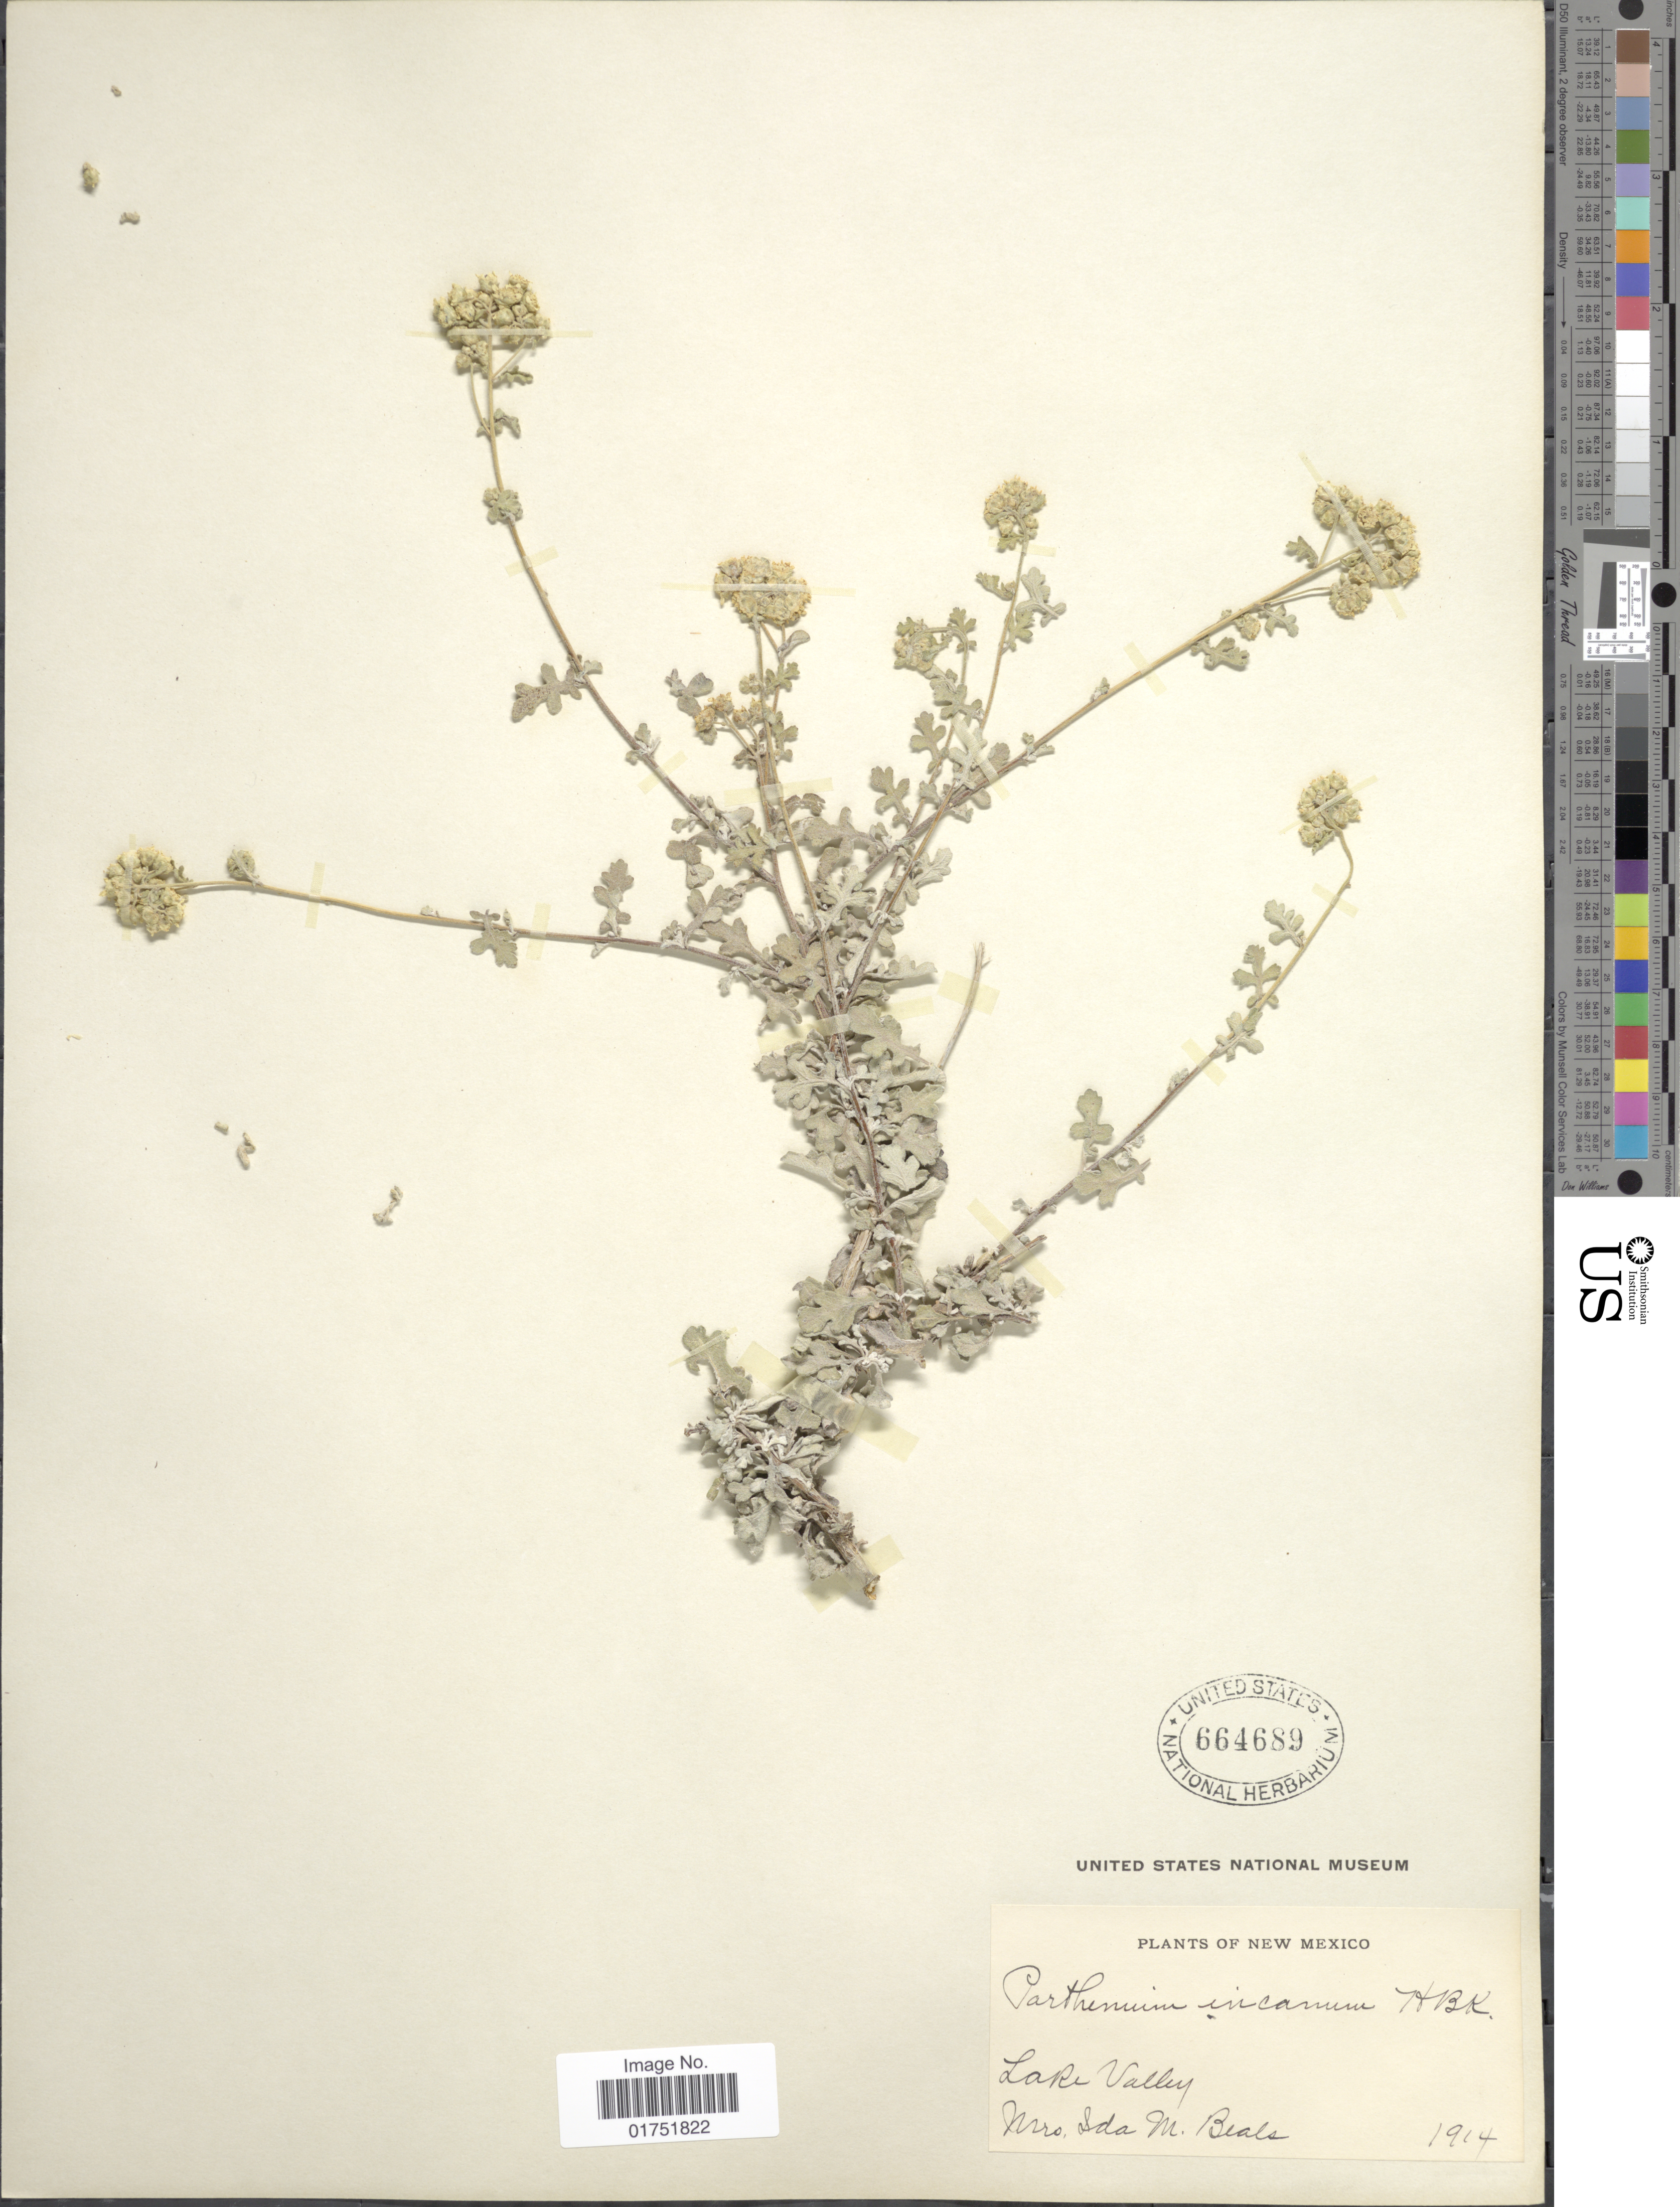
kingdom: Plantae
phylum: Tracheophyta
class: Magnoliopsida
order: Asterales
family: Asteraceae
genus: Parthenium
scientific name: Parthenium incanum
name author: Kunth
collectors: I. M. Beals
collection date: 1914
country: United States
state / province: New Mexico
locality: Lake Valley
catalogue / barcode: US 664689